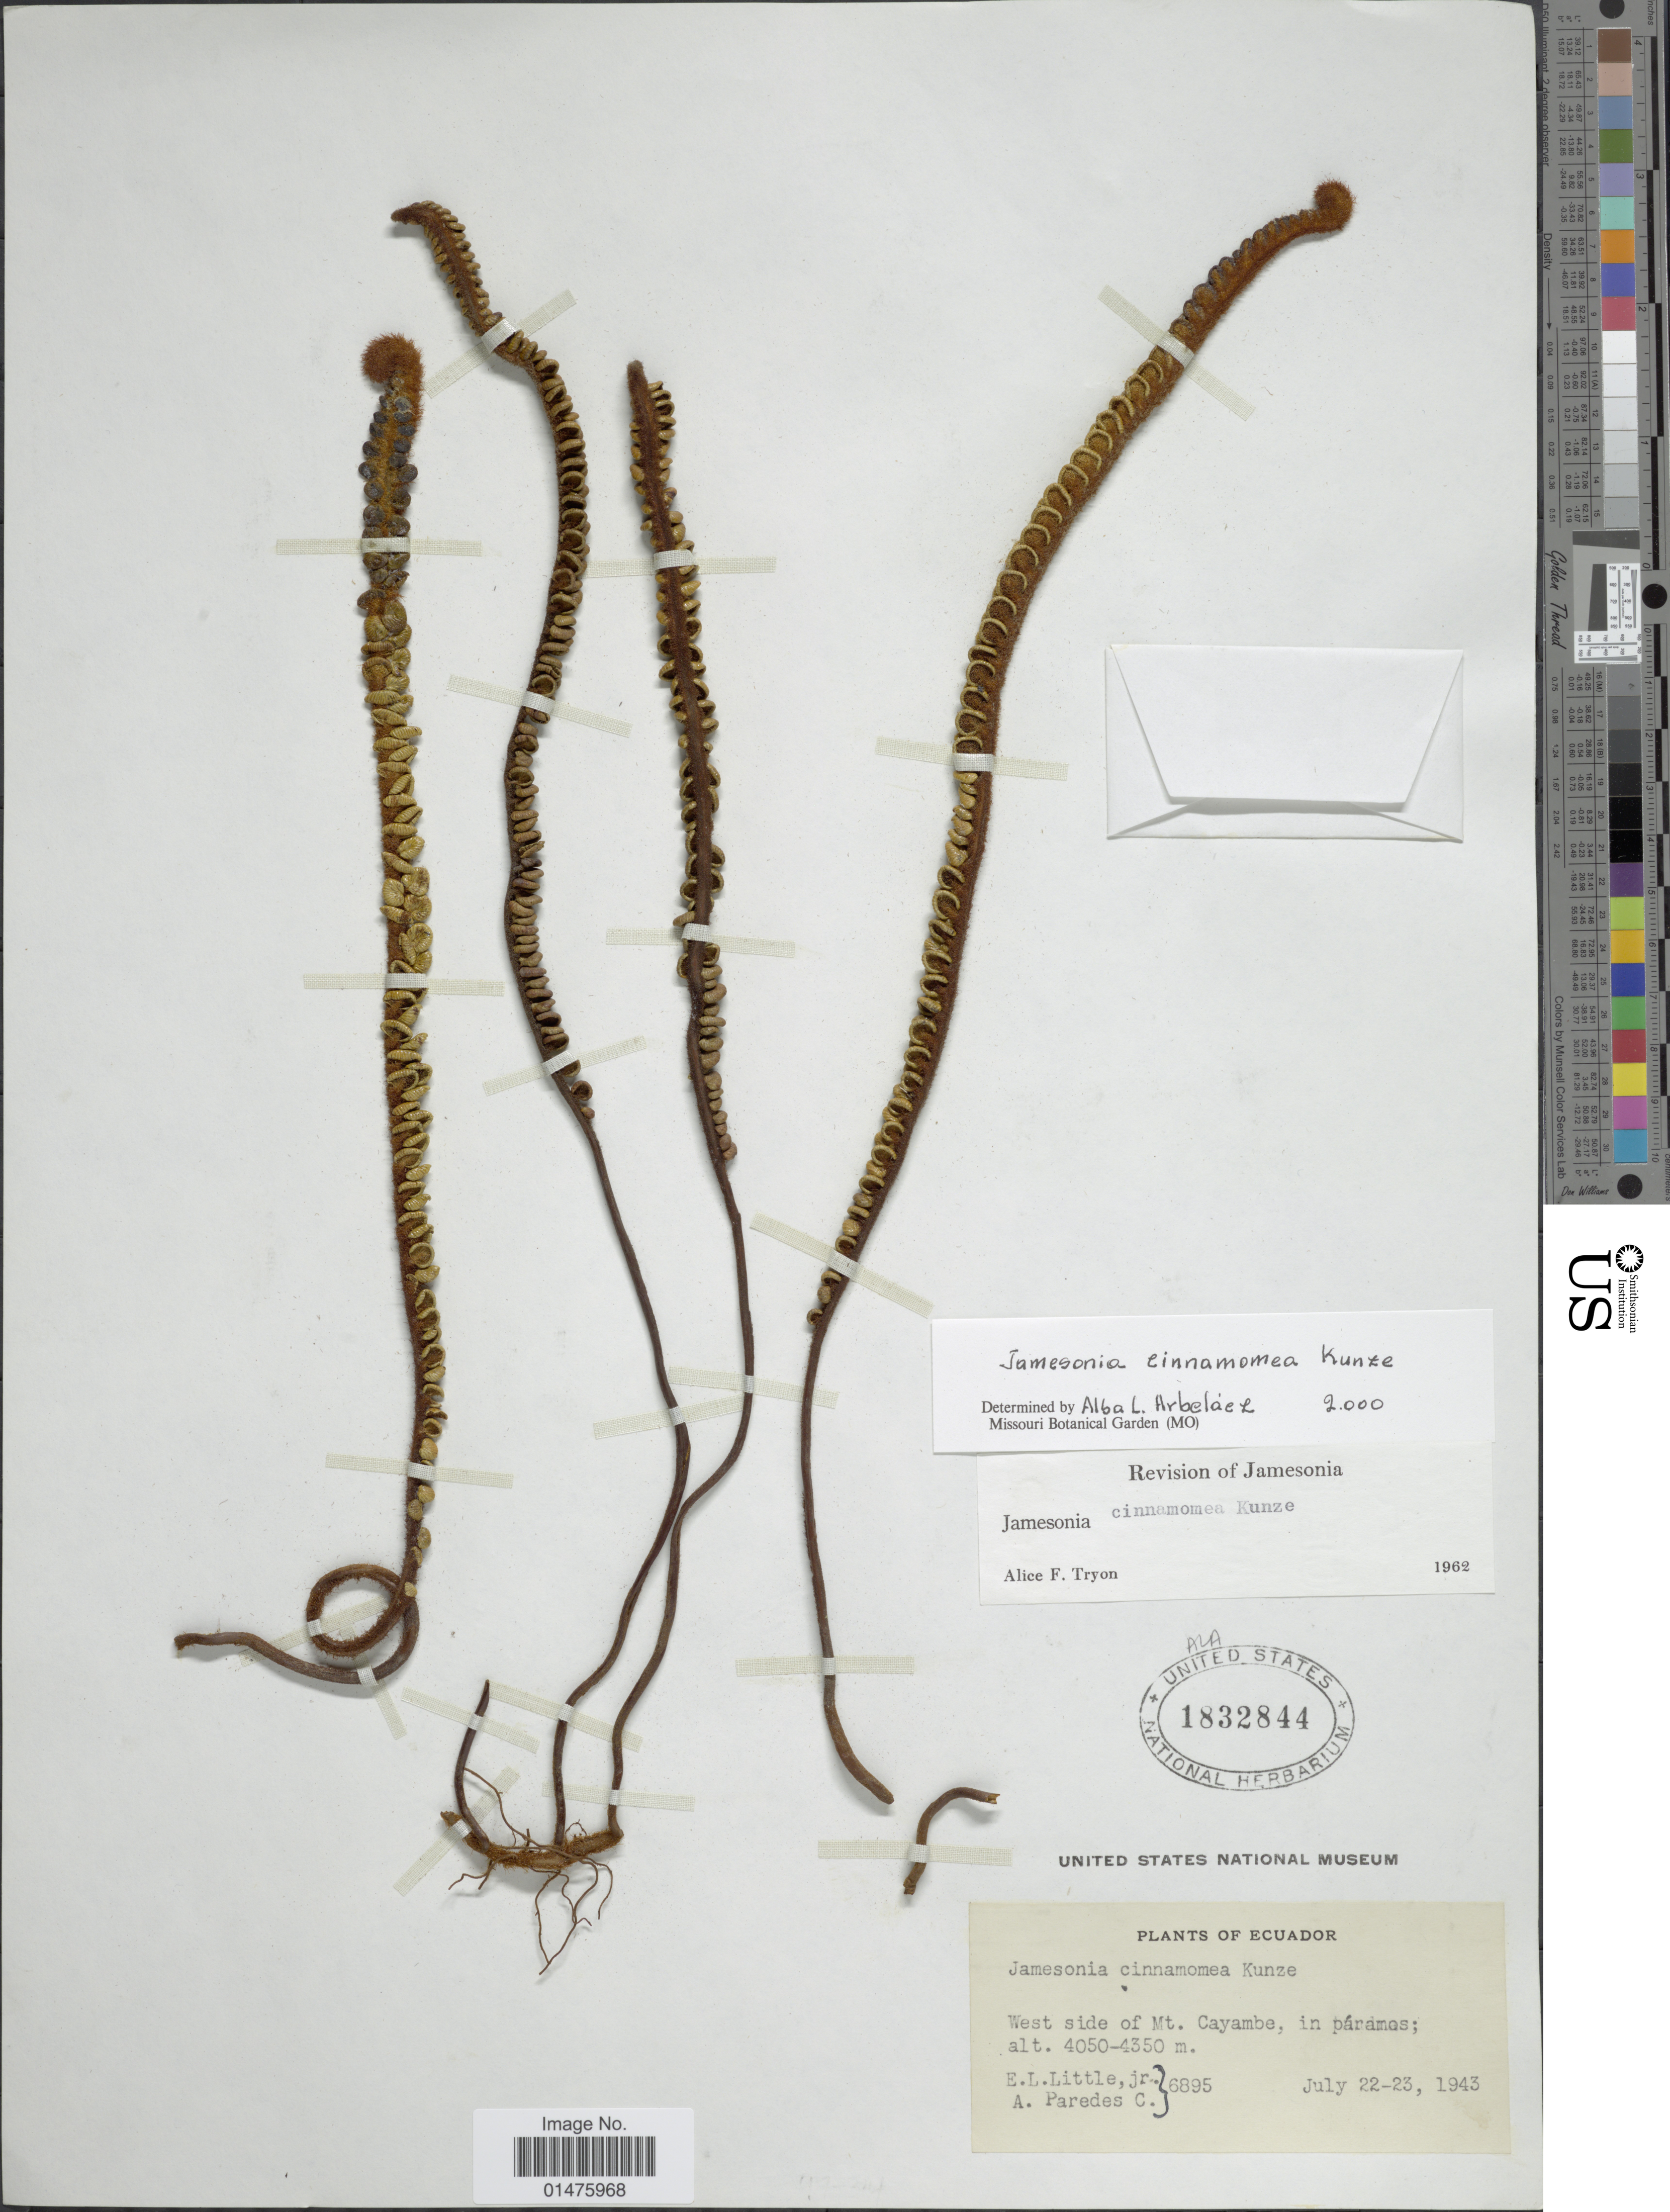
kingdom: Plantae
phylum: Tracheophyta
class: Polypodiopsida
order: Polypodiales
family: Pteridaceae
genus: Jamesonia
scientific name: Jamesonia cinnamomea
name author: Kunze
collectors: E. L. Little & A. Paredes C.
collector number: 6895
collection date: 1943-07-22/1943-07-23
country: Ecuador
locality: West side of Mt Cayambe, in páramos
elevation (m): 4050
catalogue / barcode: US 1832844